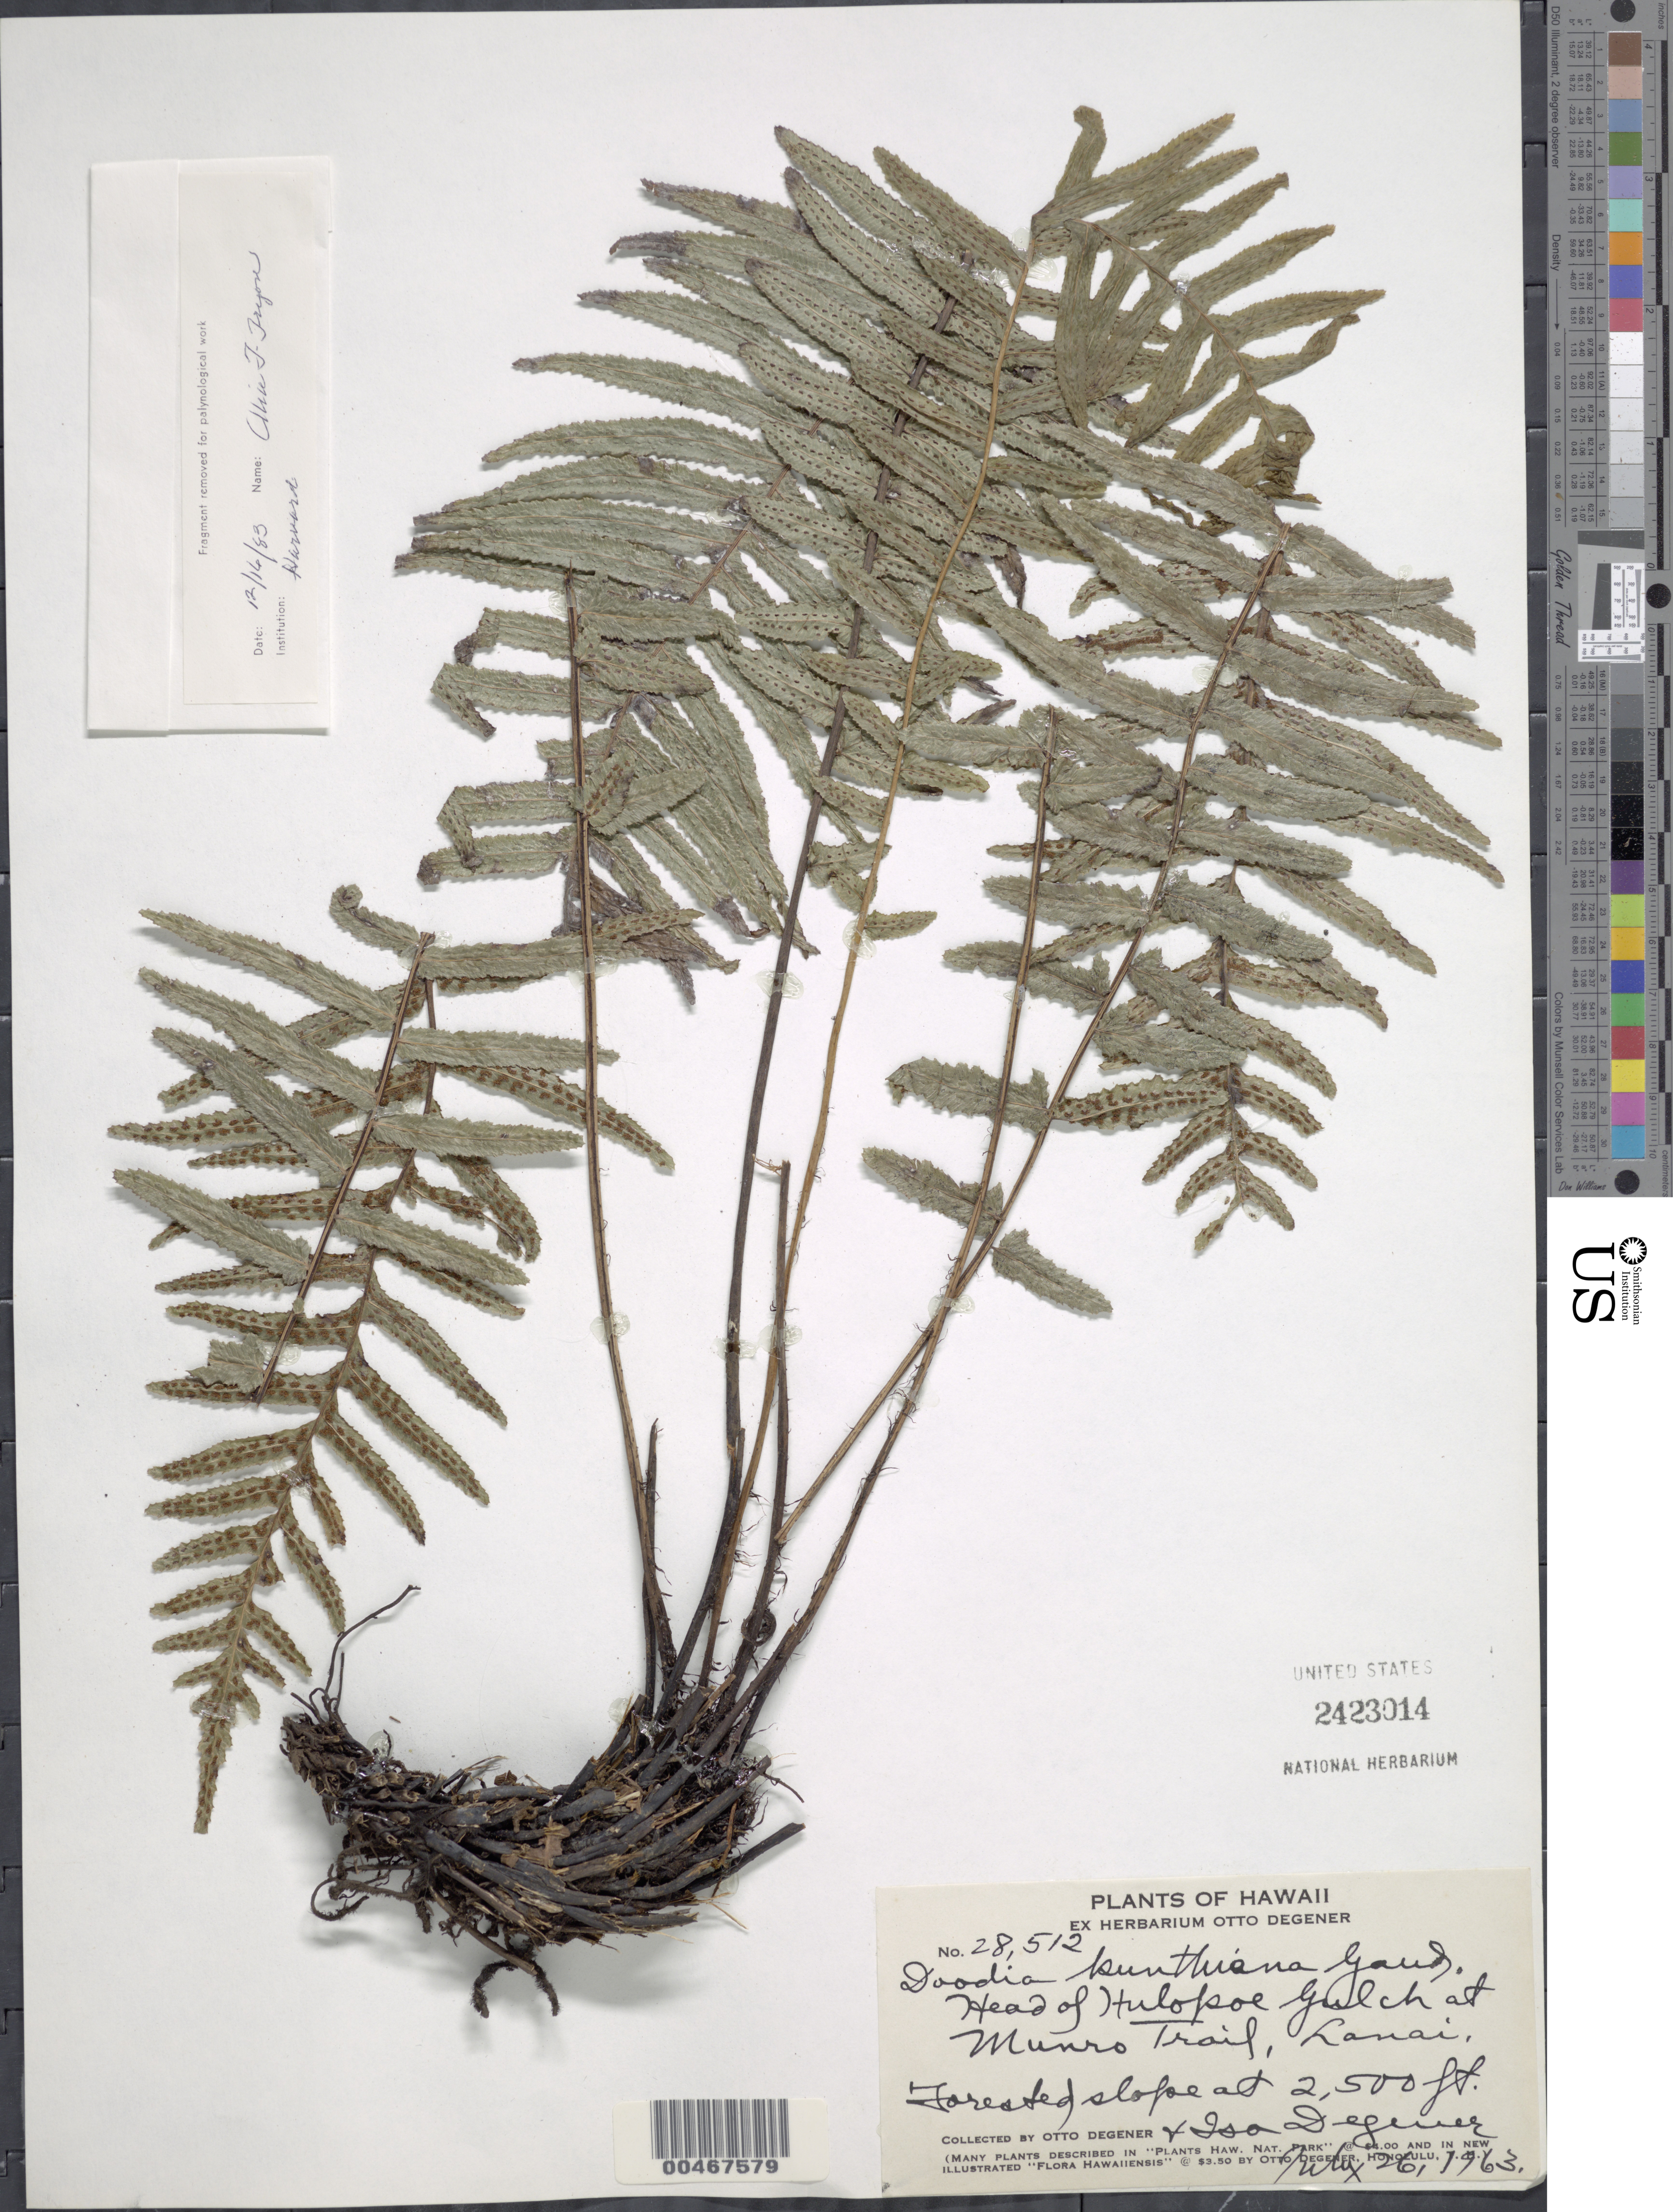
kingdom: Plantae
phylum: Tracheophyta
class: Polypodiopsida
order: Polypodiales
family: Blechnaceae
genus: Doodia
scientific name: Doodia kunthiana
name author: Gaudich.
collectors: O. Degener & I. Degener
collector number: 28512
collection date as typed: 26 Jul 1963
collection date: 1963-07-26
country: United States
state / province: Hawaii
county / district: Maui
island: Lana'i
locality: Hd. of Hulopoe Gulch at Munro Trail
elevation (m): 762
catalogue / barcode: US 2423014